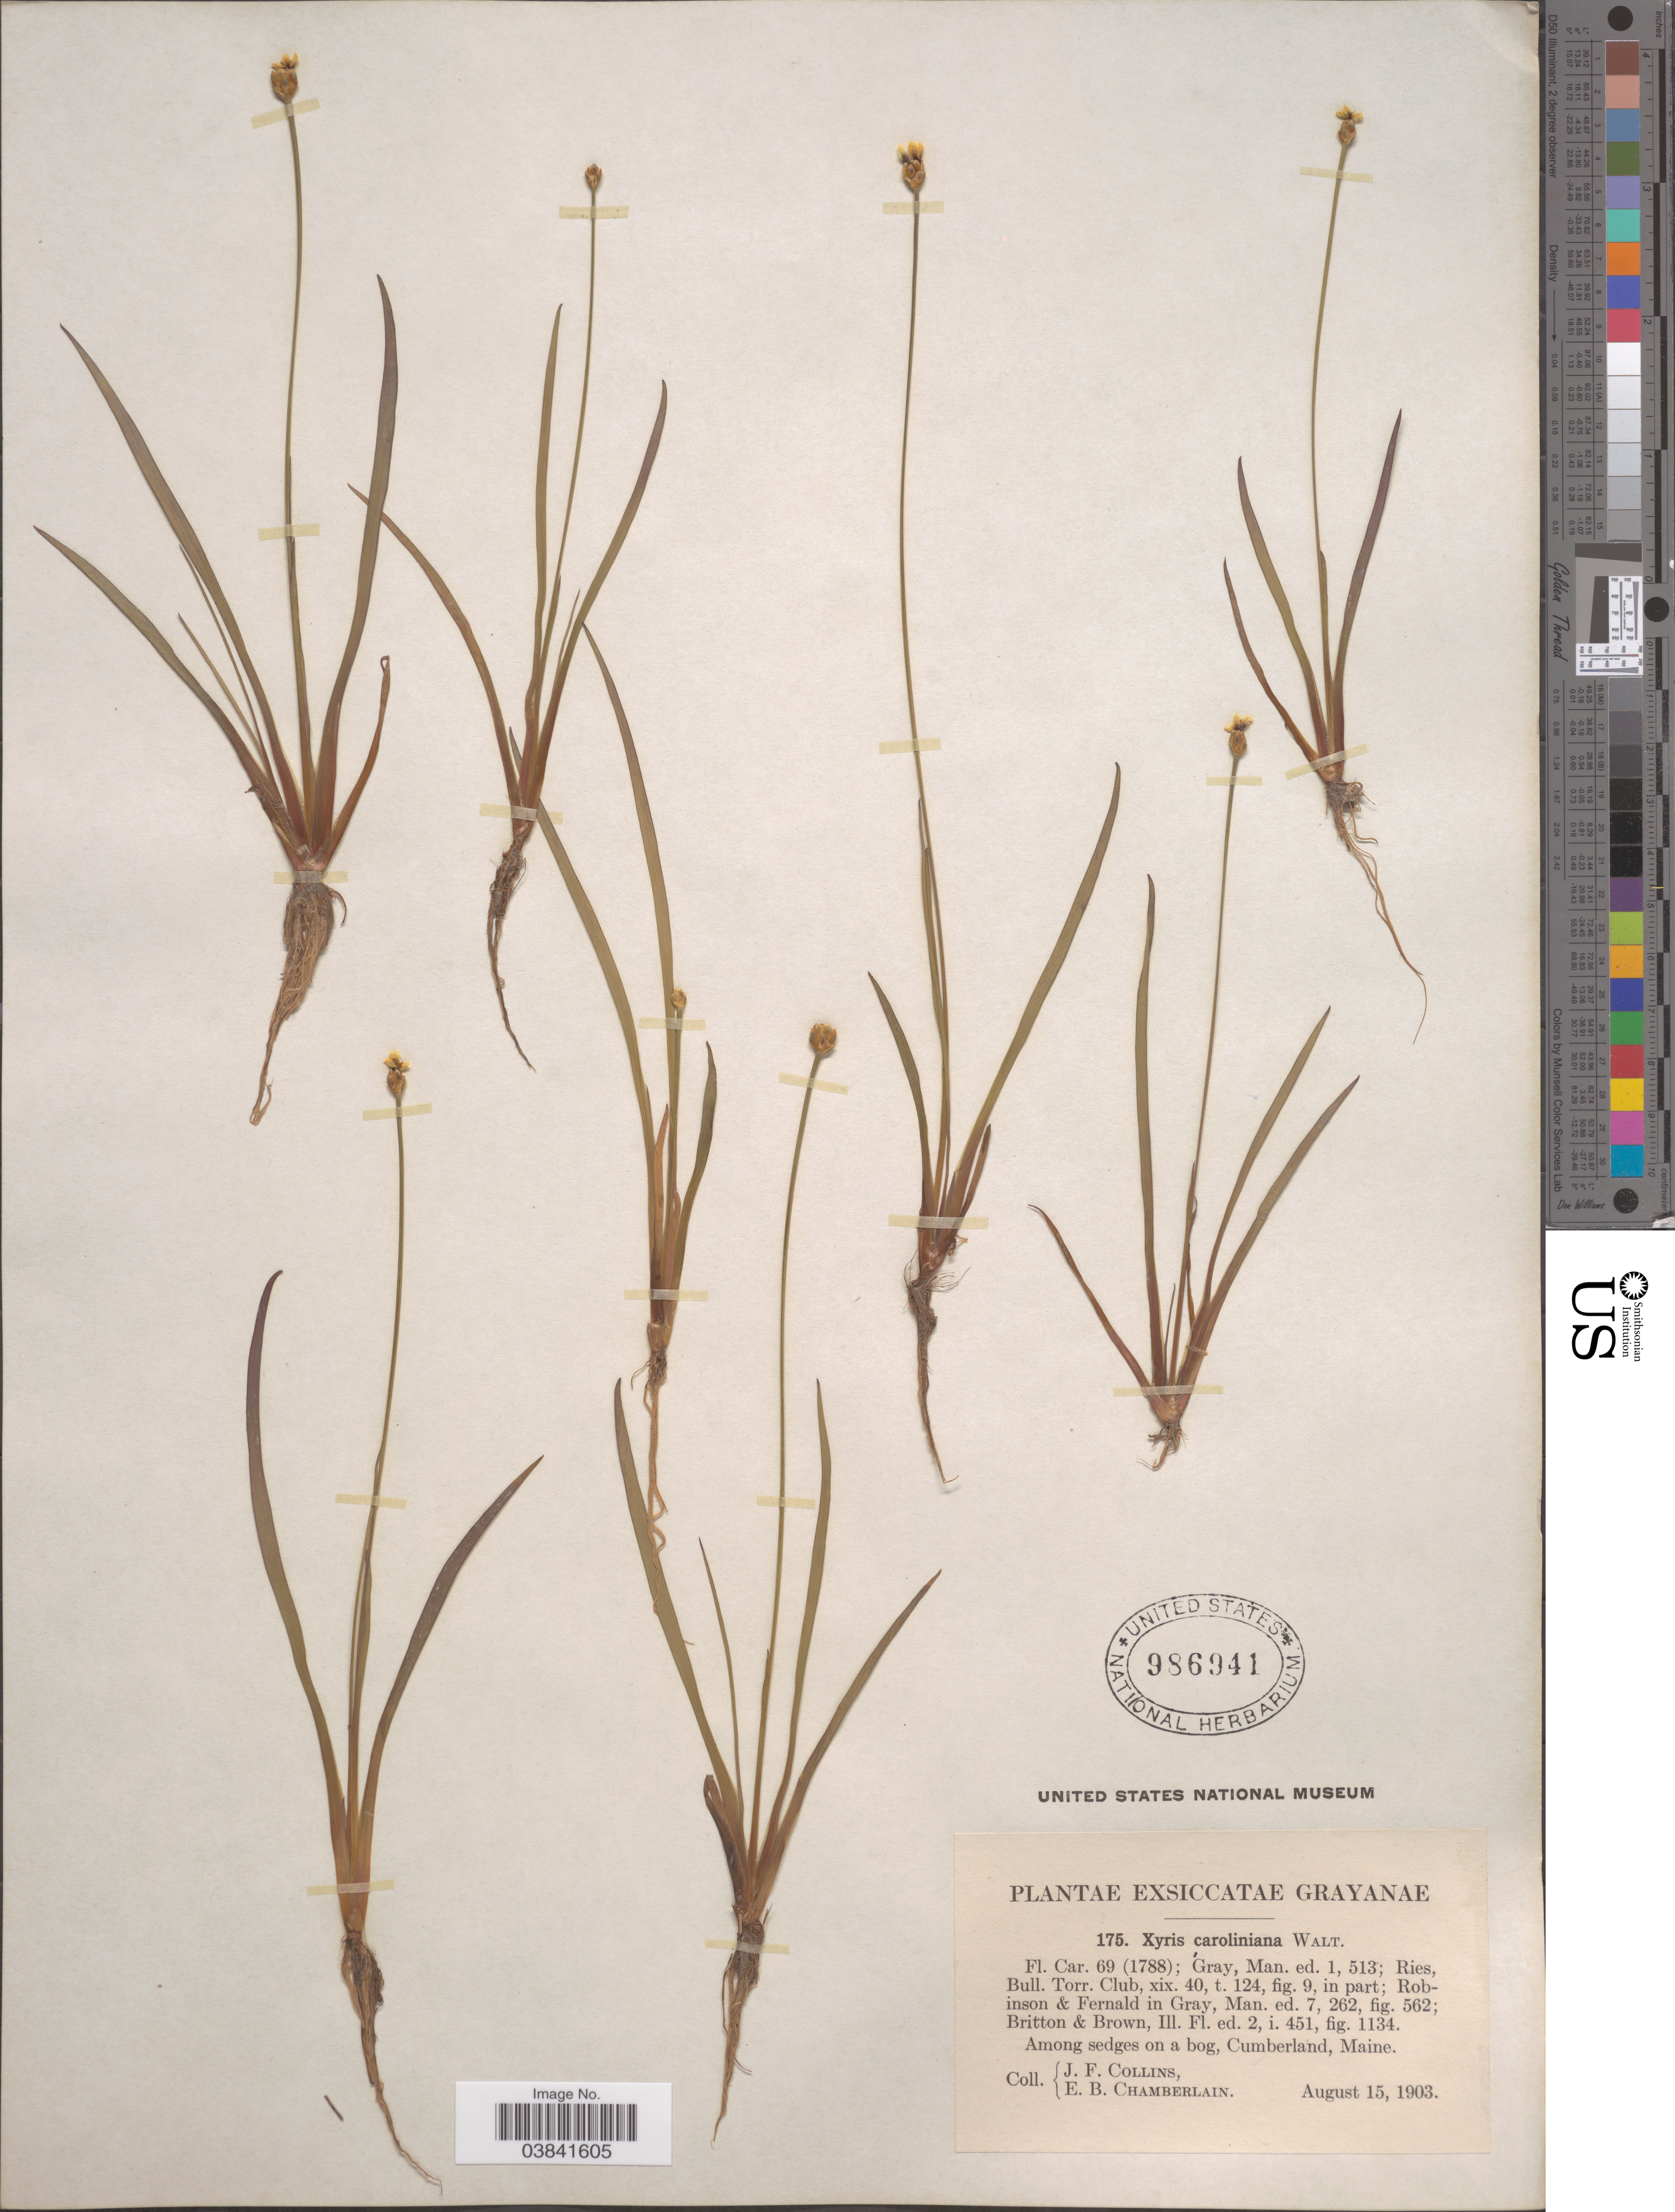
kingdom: Plantae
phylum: Tracheophyta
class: Liliopsida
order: Poales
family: Xyridaceae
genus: Xyris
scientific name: Xyris difformis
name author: Chapm.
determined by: Strong, Mark T., (BOT), Smithsonian Institution - National Museum of Natural History (UNITED STATES)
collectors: J. Collins & E. Chamberlain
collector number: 175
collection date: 1903-08-15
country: United States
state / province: Maine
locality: Among sedges on a bog, Cumberland.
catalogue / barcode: US 986941